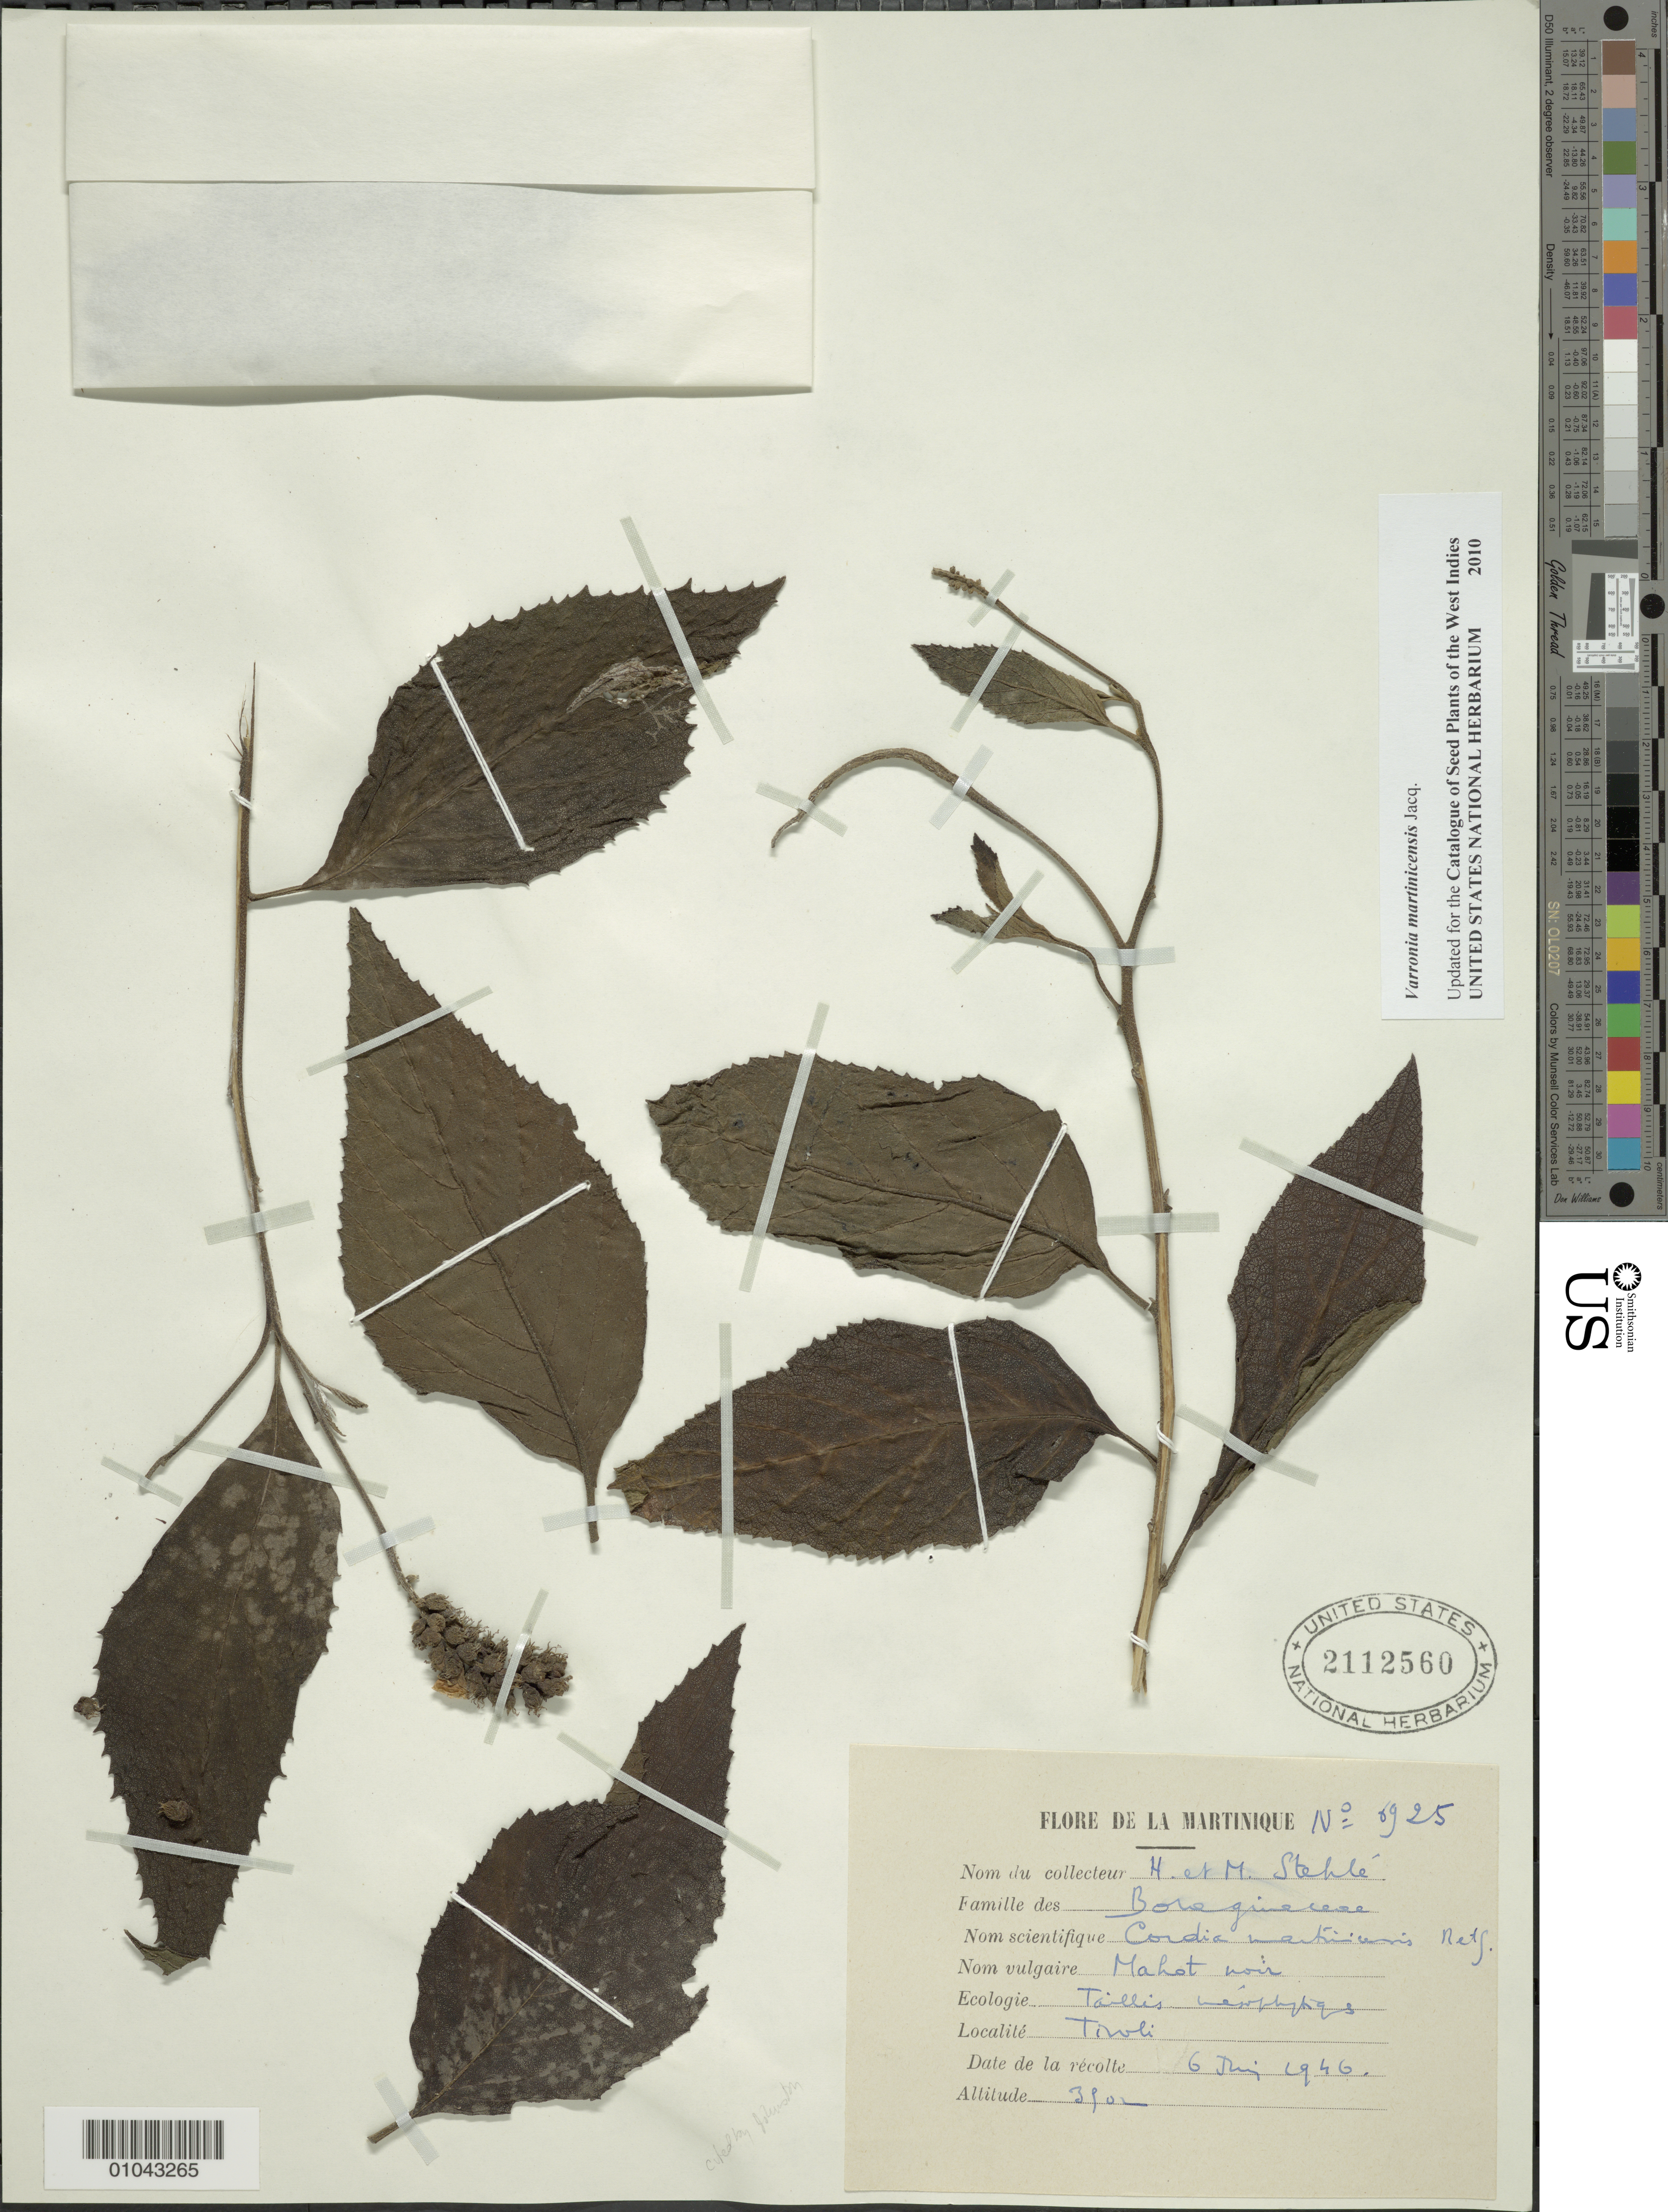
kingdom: Plantae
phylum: Tracheophyta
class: Magnoliopsida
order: Boraginales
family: Cordiaceae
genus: Varronia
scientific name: Varronia martinicensis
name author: Jacq.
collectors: H. Stehlé & M. Stehlé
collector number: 6925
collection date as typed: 06 Jun 1946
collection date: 1946-06-06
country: Martinique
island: Martinique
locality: Tivoli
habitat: Taillis mésophytiques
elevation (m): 390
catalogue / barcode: US 2112560